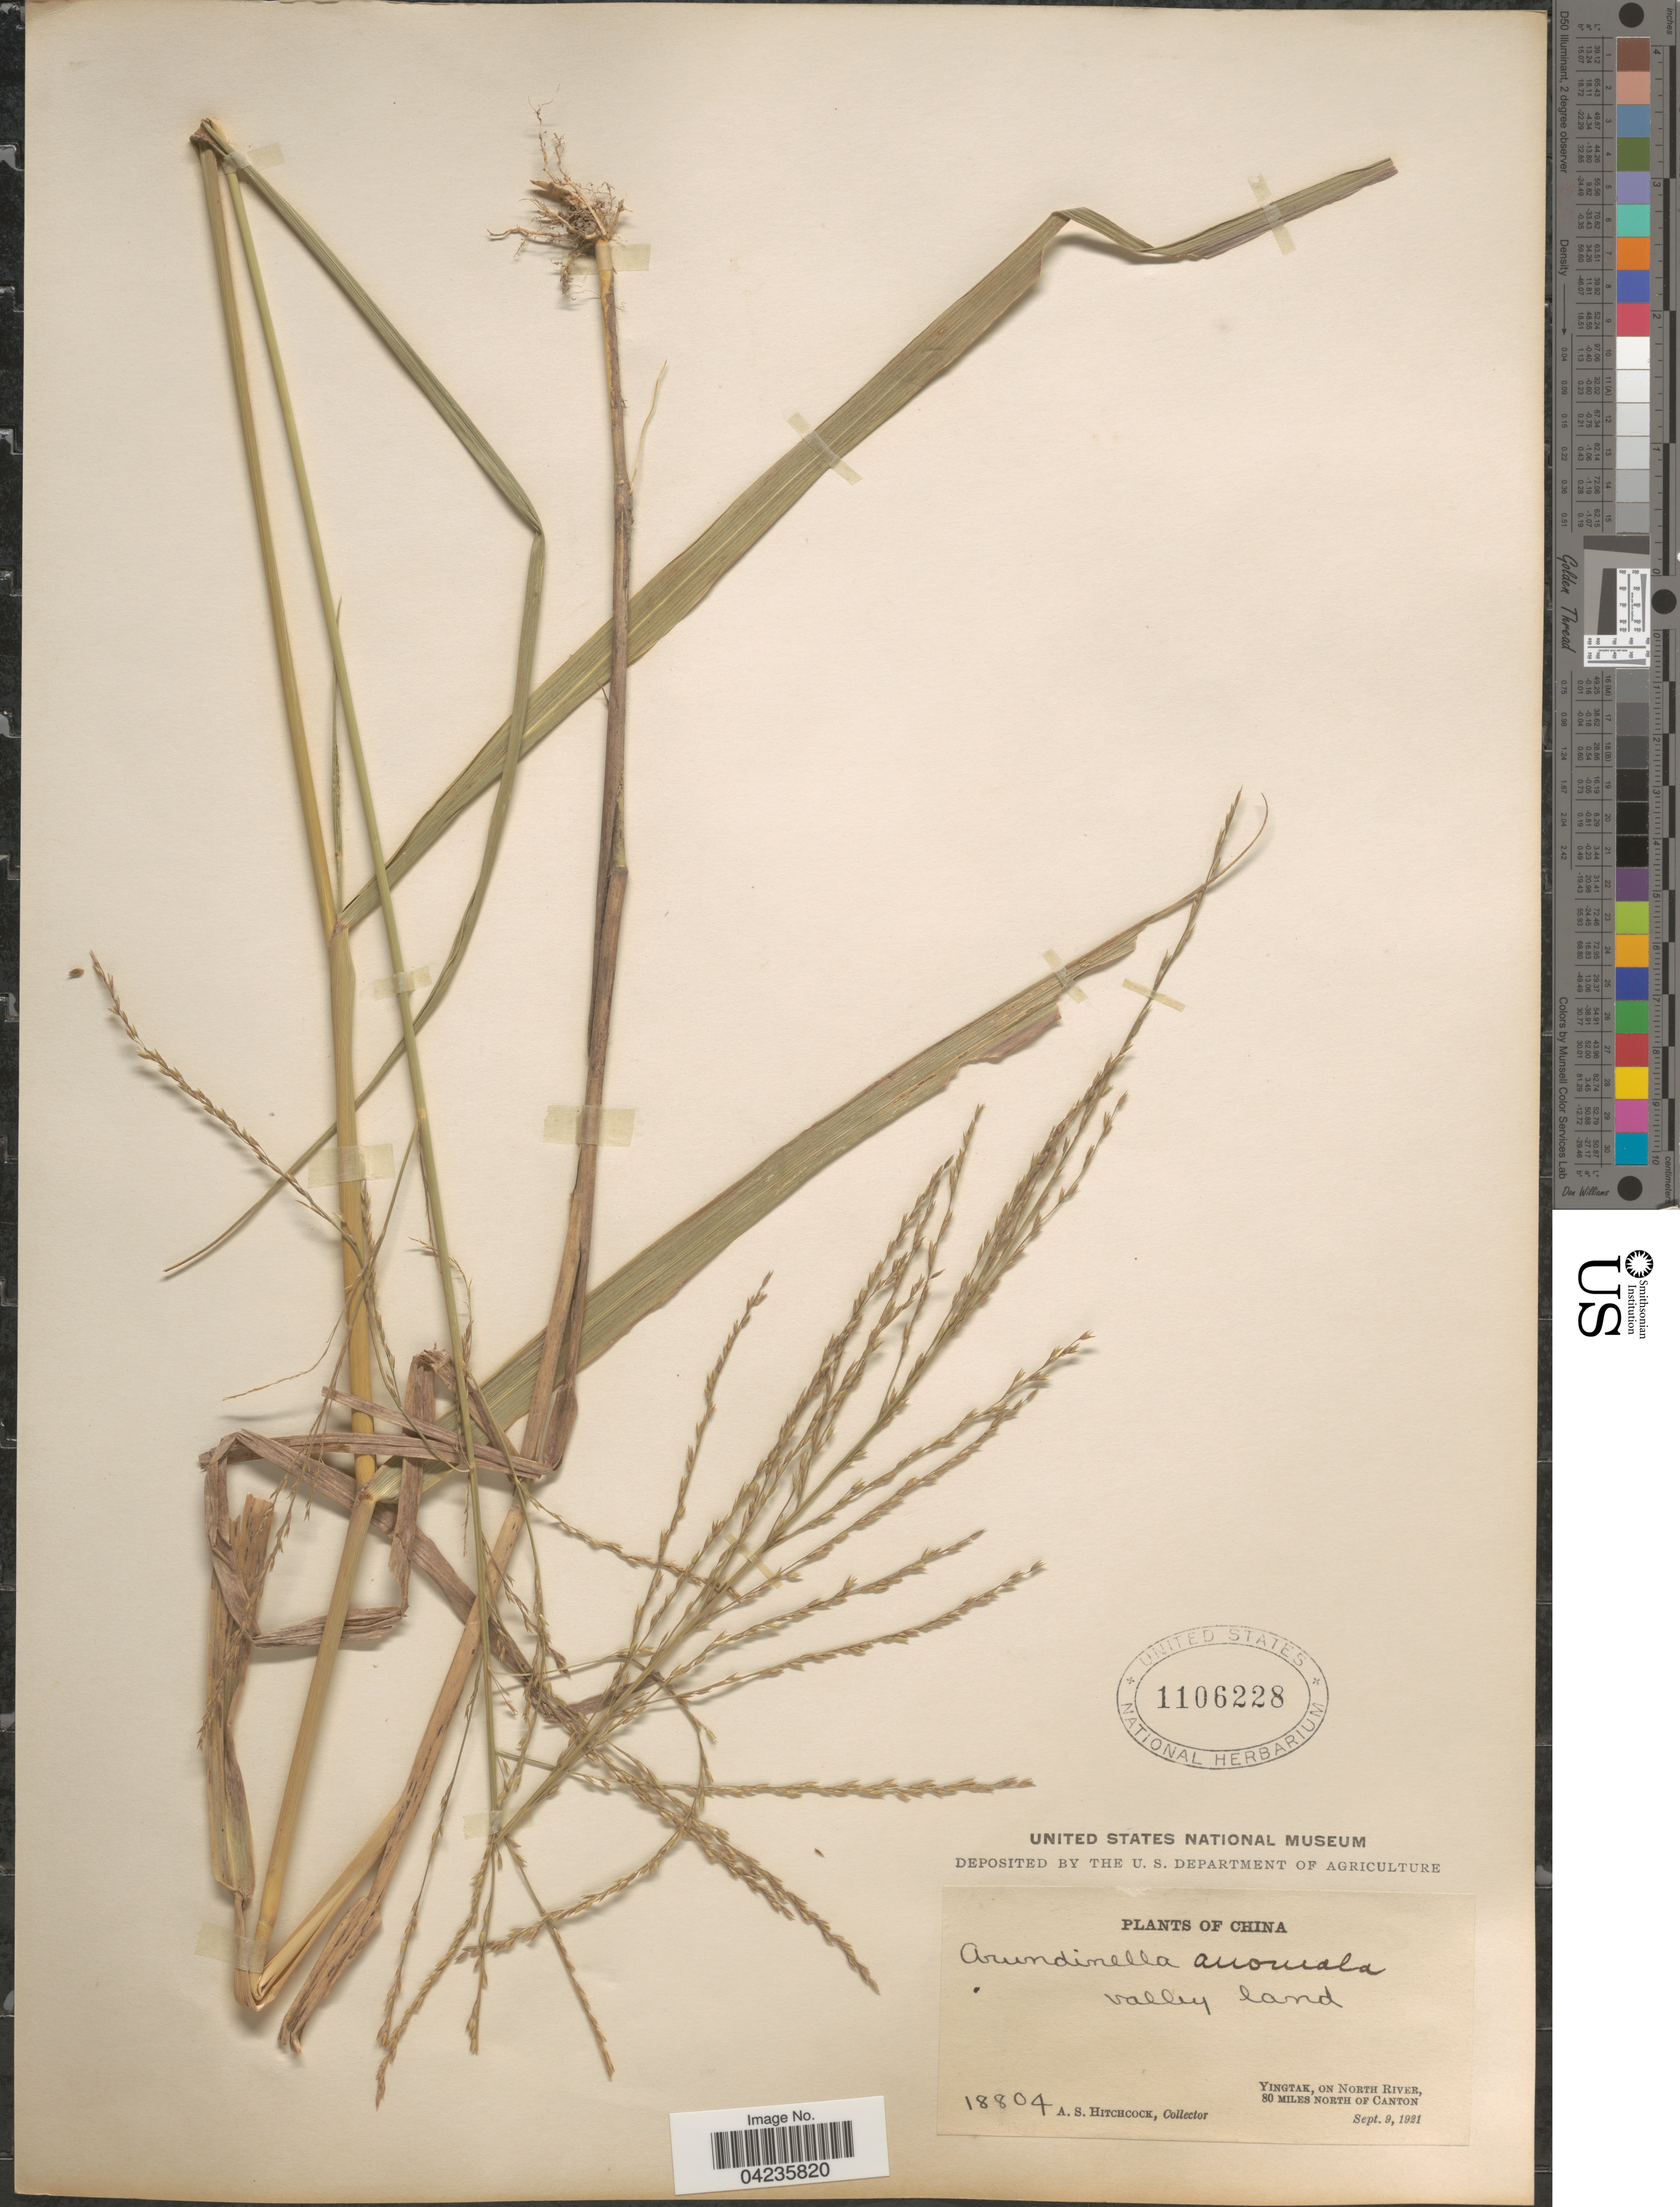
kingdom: Plantae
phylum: Tracheophyta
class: Liliopsida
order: Poales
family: Poaceae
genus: Arundinella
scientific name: Arundinella hirta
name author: (Thunb.) Tanaka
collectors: A. S. Hitchcock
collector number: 18804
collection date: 1921-09-09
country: China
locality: Yingtak, on North River, 80 miles north of Canton.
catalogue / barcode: US 1106228